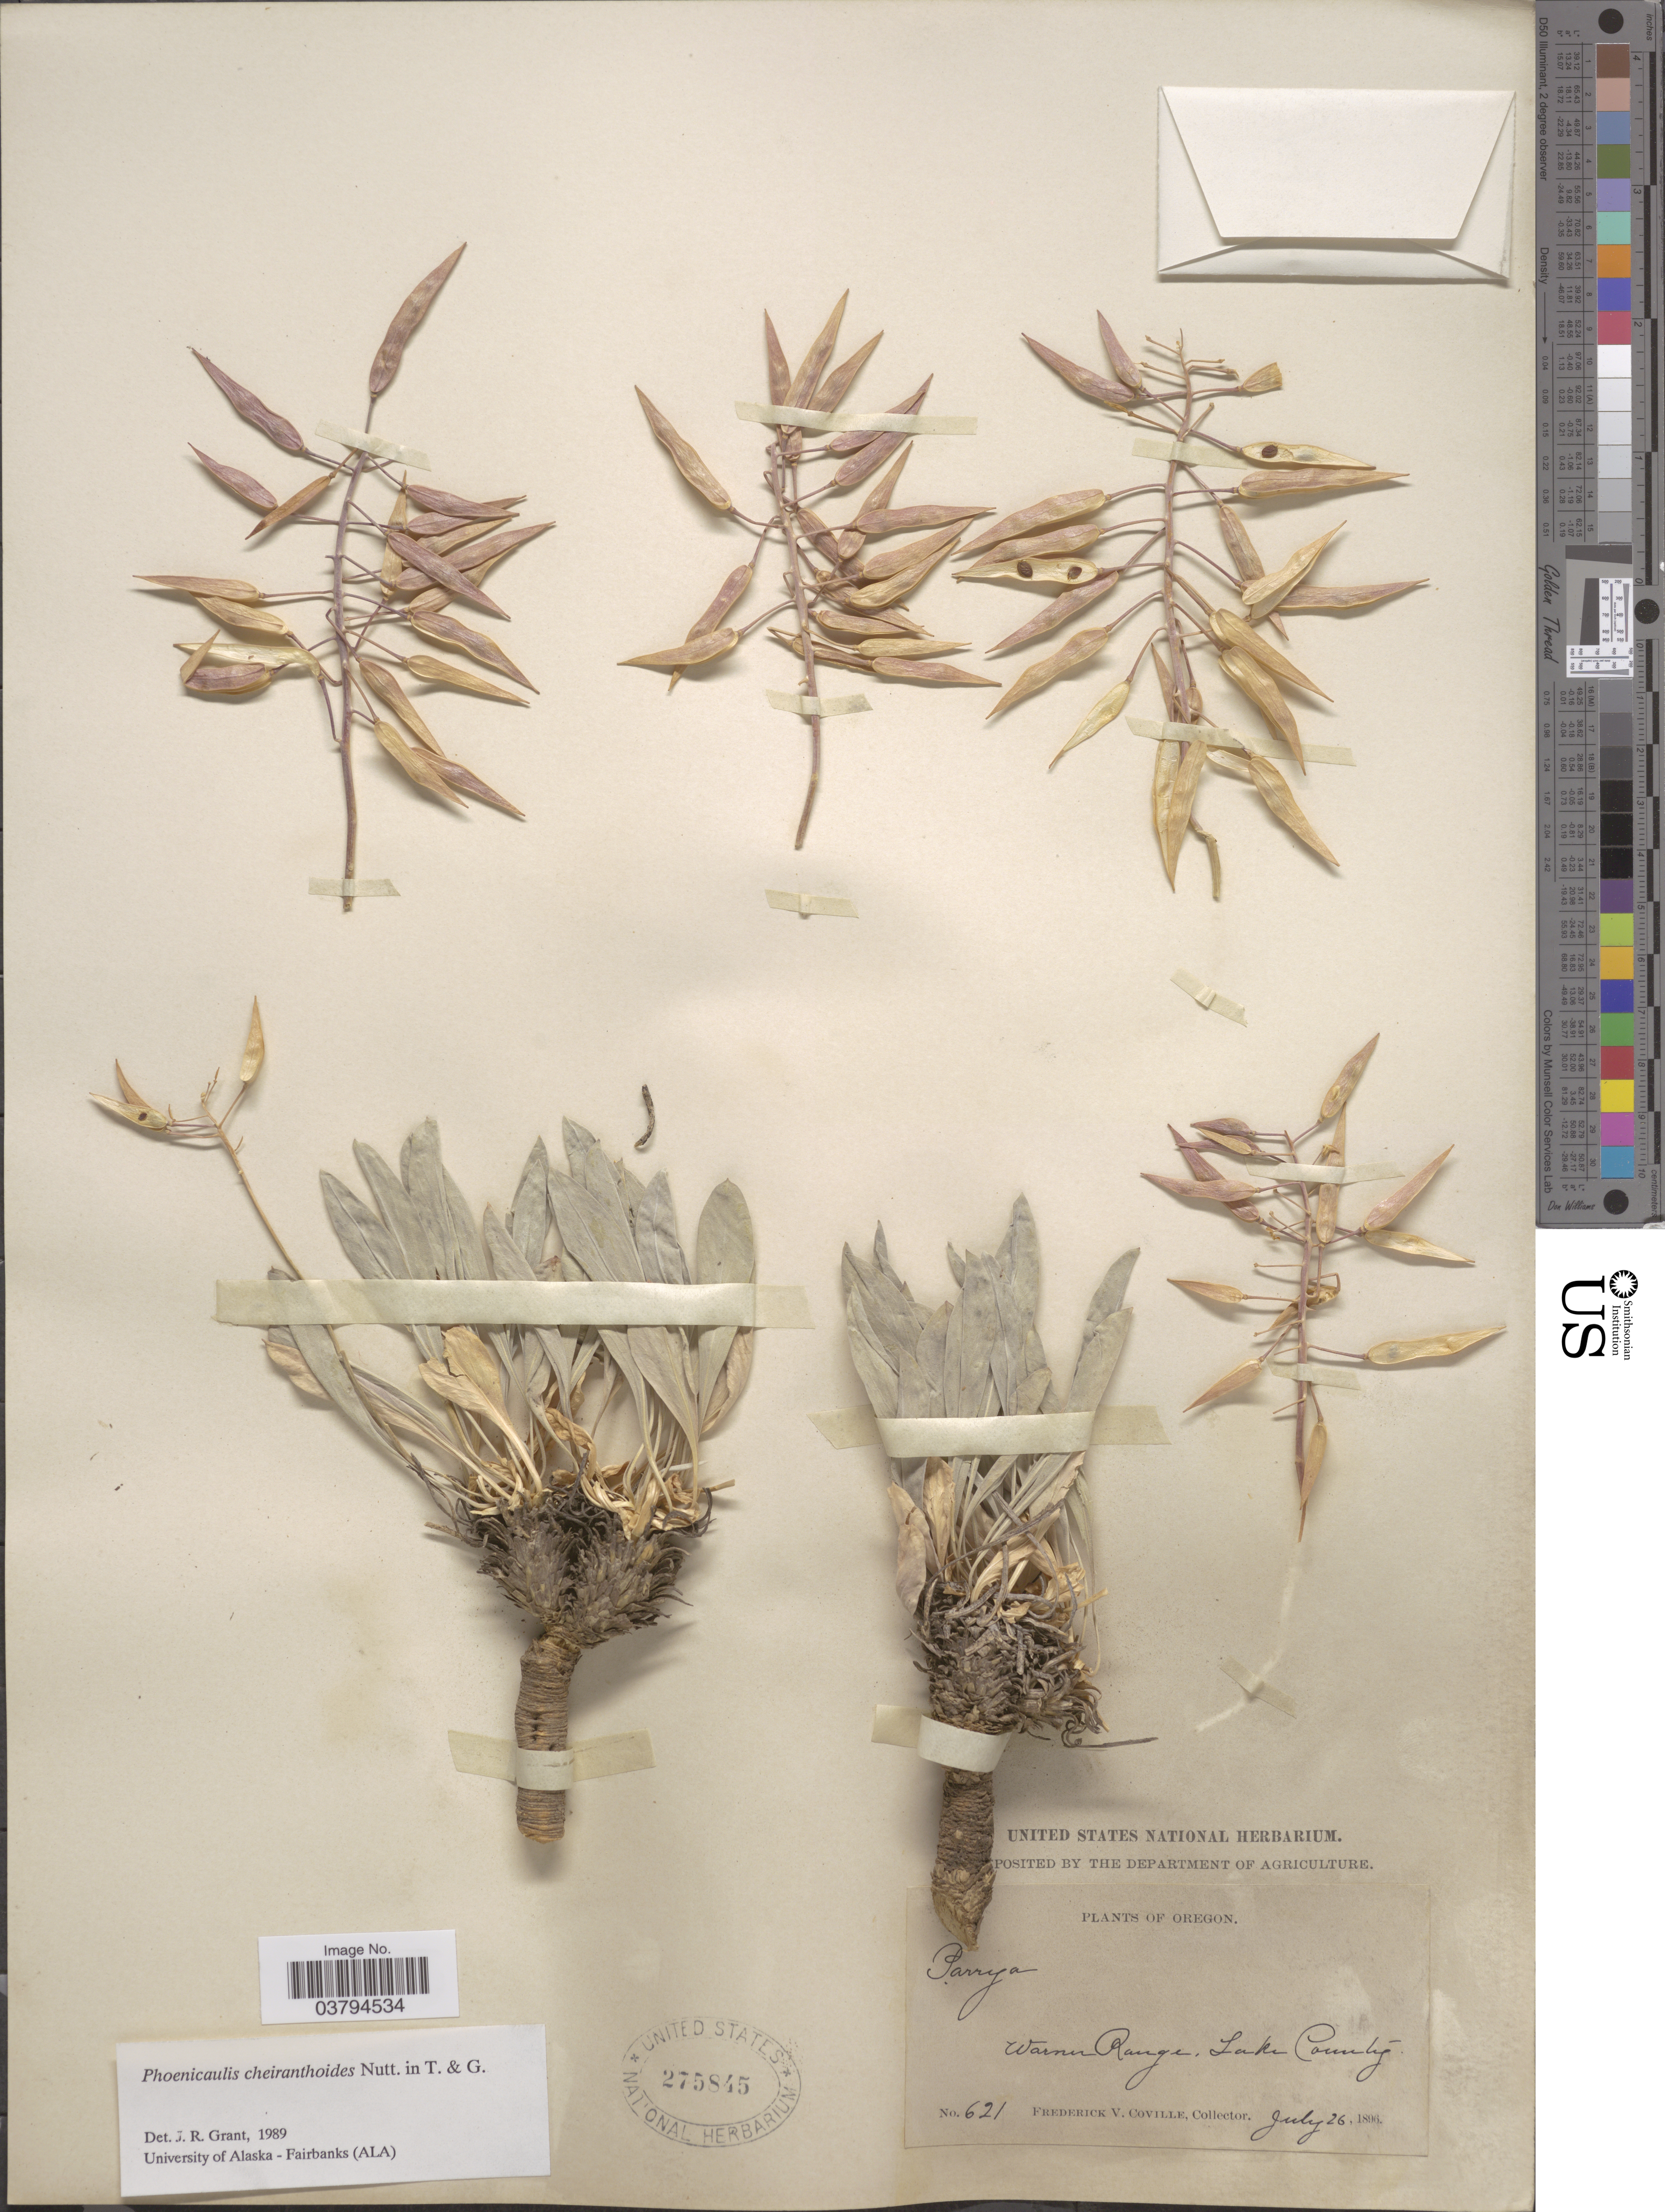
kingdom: Plantae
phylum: Tracheophyta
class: Magnoliopsida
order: Brassicales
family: Brassicaceae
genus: Phoenicaulis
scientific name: Phoenicaulis cheiranthoides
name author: Nutt.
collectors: F. V. Coville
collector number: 621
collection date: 1896-07-26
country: United States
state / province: Oregon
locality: Warner Range, Lake County.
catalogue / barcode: US 275845